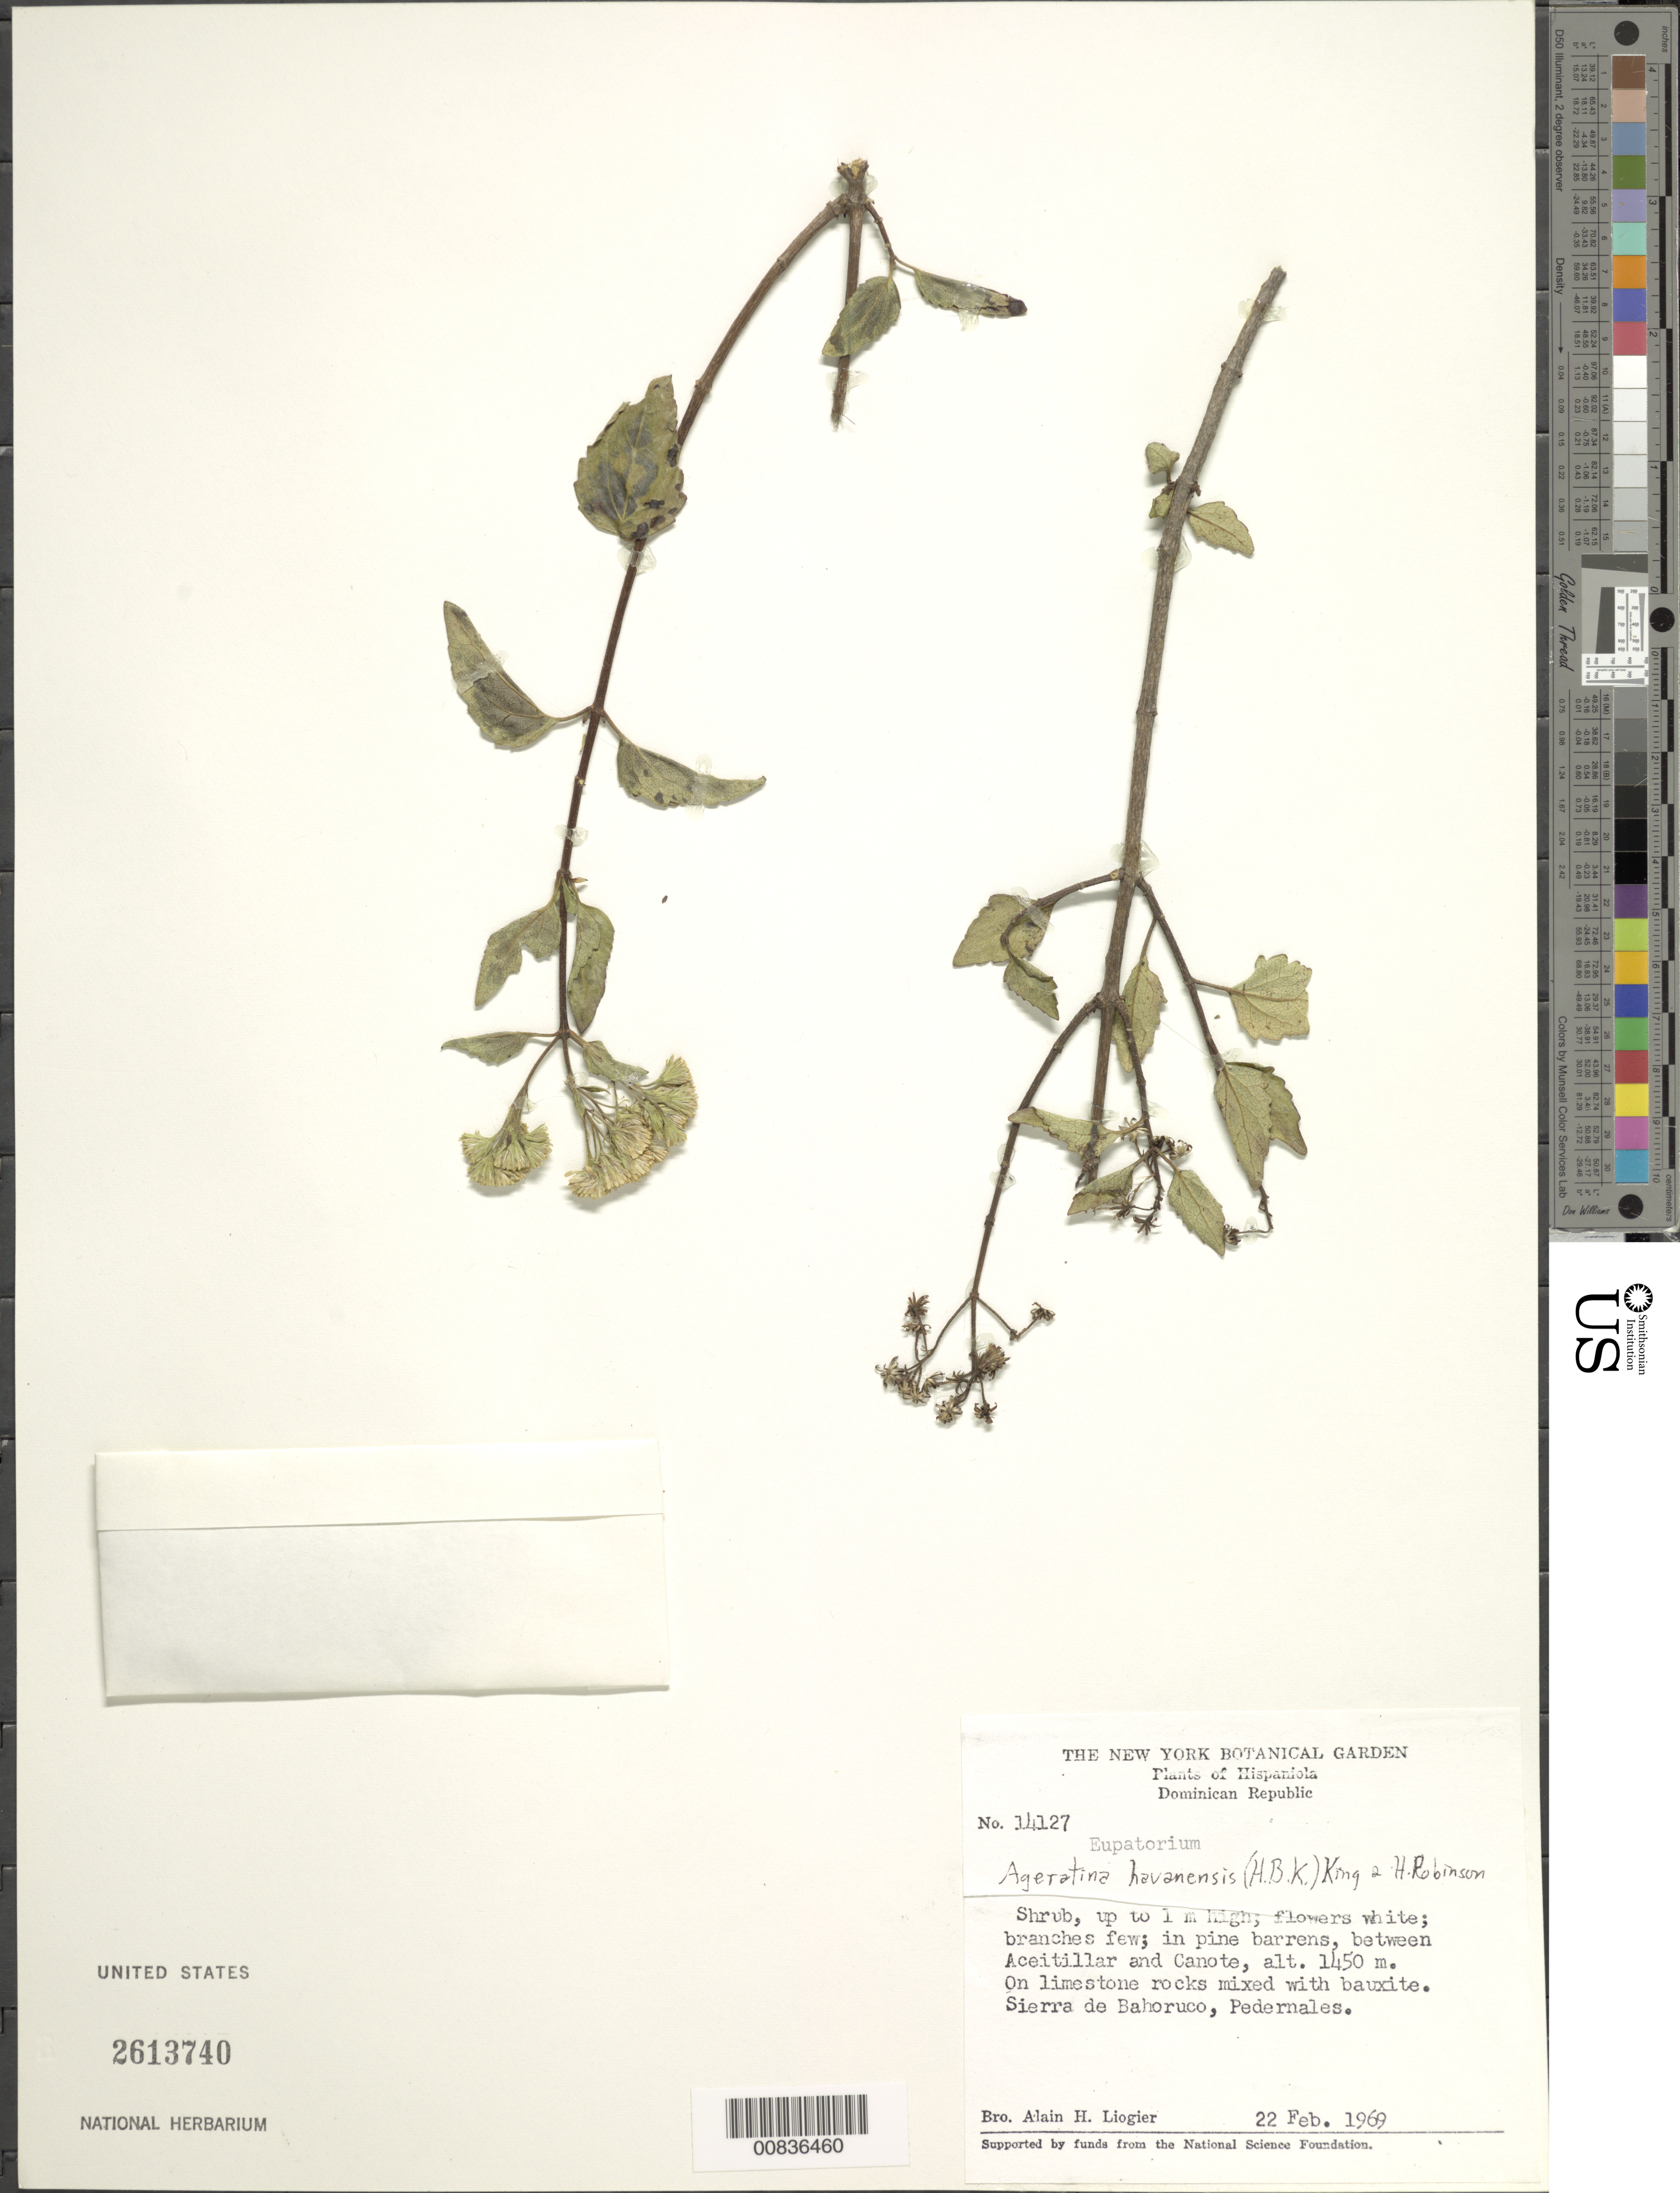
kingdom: Plantae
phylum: Tracheophyta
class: Magnoliopsida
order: Asterales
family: Asteraceae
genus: Ageratina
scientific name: Ageratina havanensis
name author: (Kunth) R.M. King & H. Rob.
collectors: A. H. Liogier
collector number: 14127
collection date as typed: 22 Feb 1969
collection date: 1969-02-22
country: Dominican Republic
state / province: Pedernales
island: Hispaniola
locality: Between Aceitillar and Canote, Sierra de Bahoruco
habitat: In pine barrens on limestone rocks mixed with bauxite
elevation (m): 1450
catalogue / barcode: US 2613740